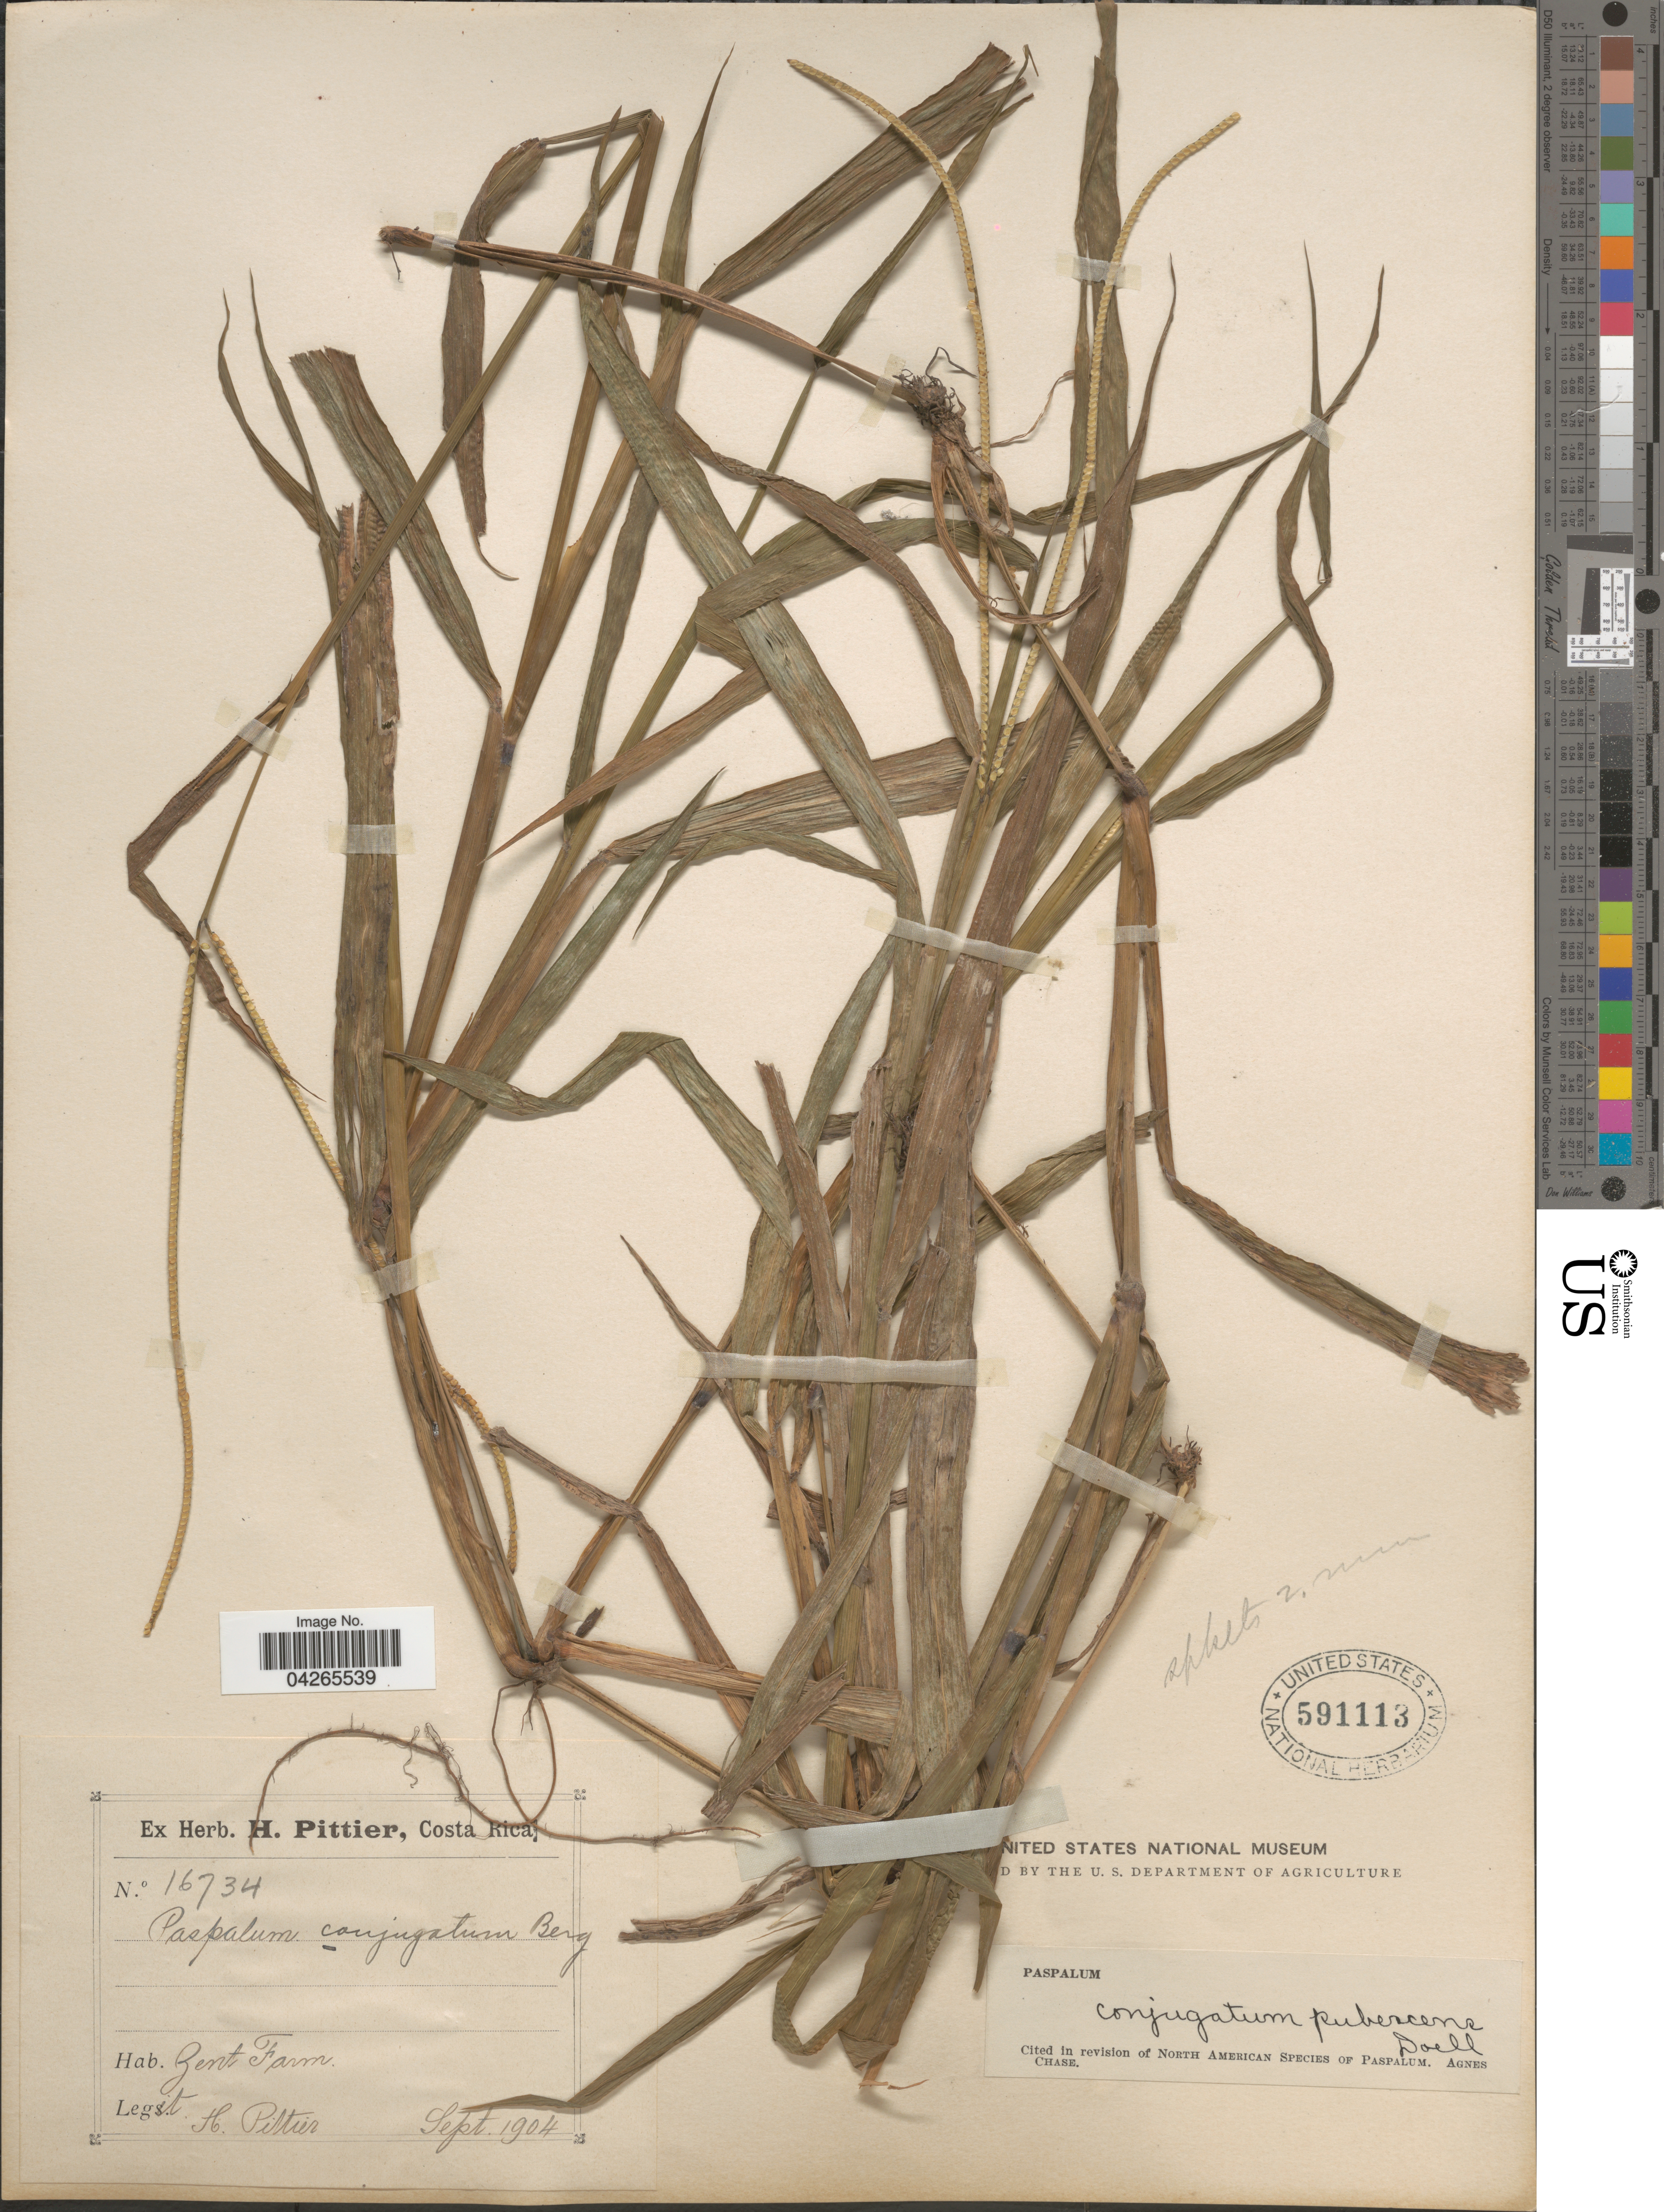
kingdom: Plantae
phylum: Tracheophyta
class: Liliopsida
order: Poales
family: Poaceae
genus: Paspalum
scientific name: Paspalum conjugatum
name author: P.J. Bergius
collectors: H. F. Pittier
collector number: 16734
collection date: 1904-09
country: Costa Rica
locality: Zent Farm.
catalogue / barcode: US 591113